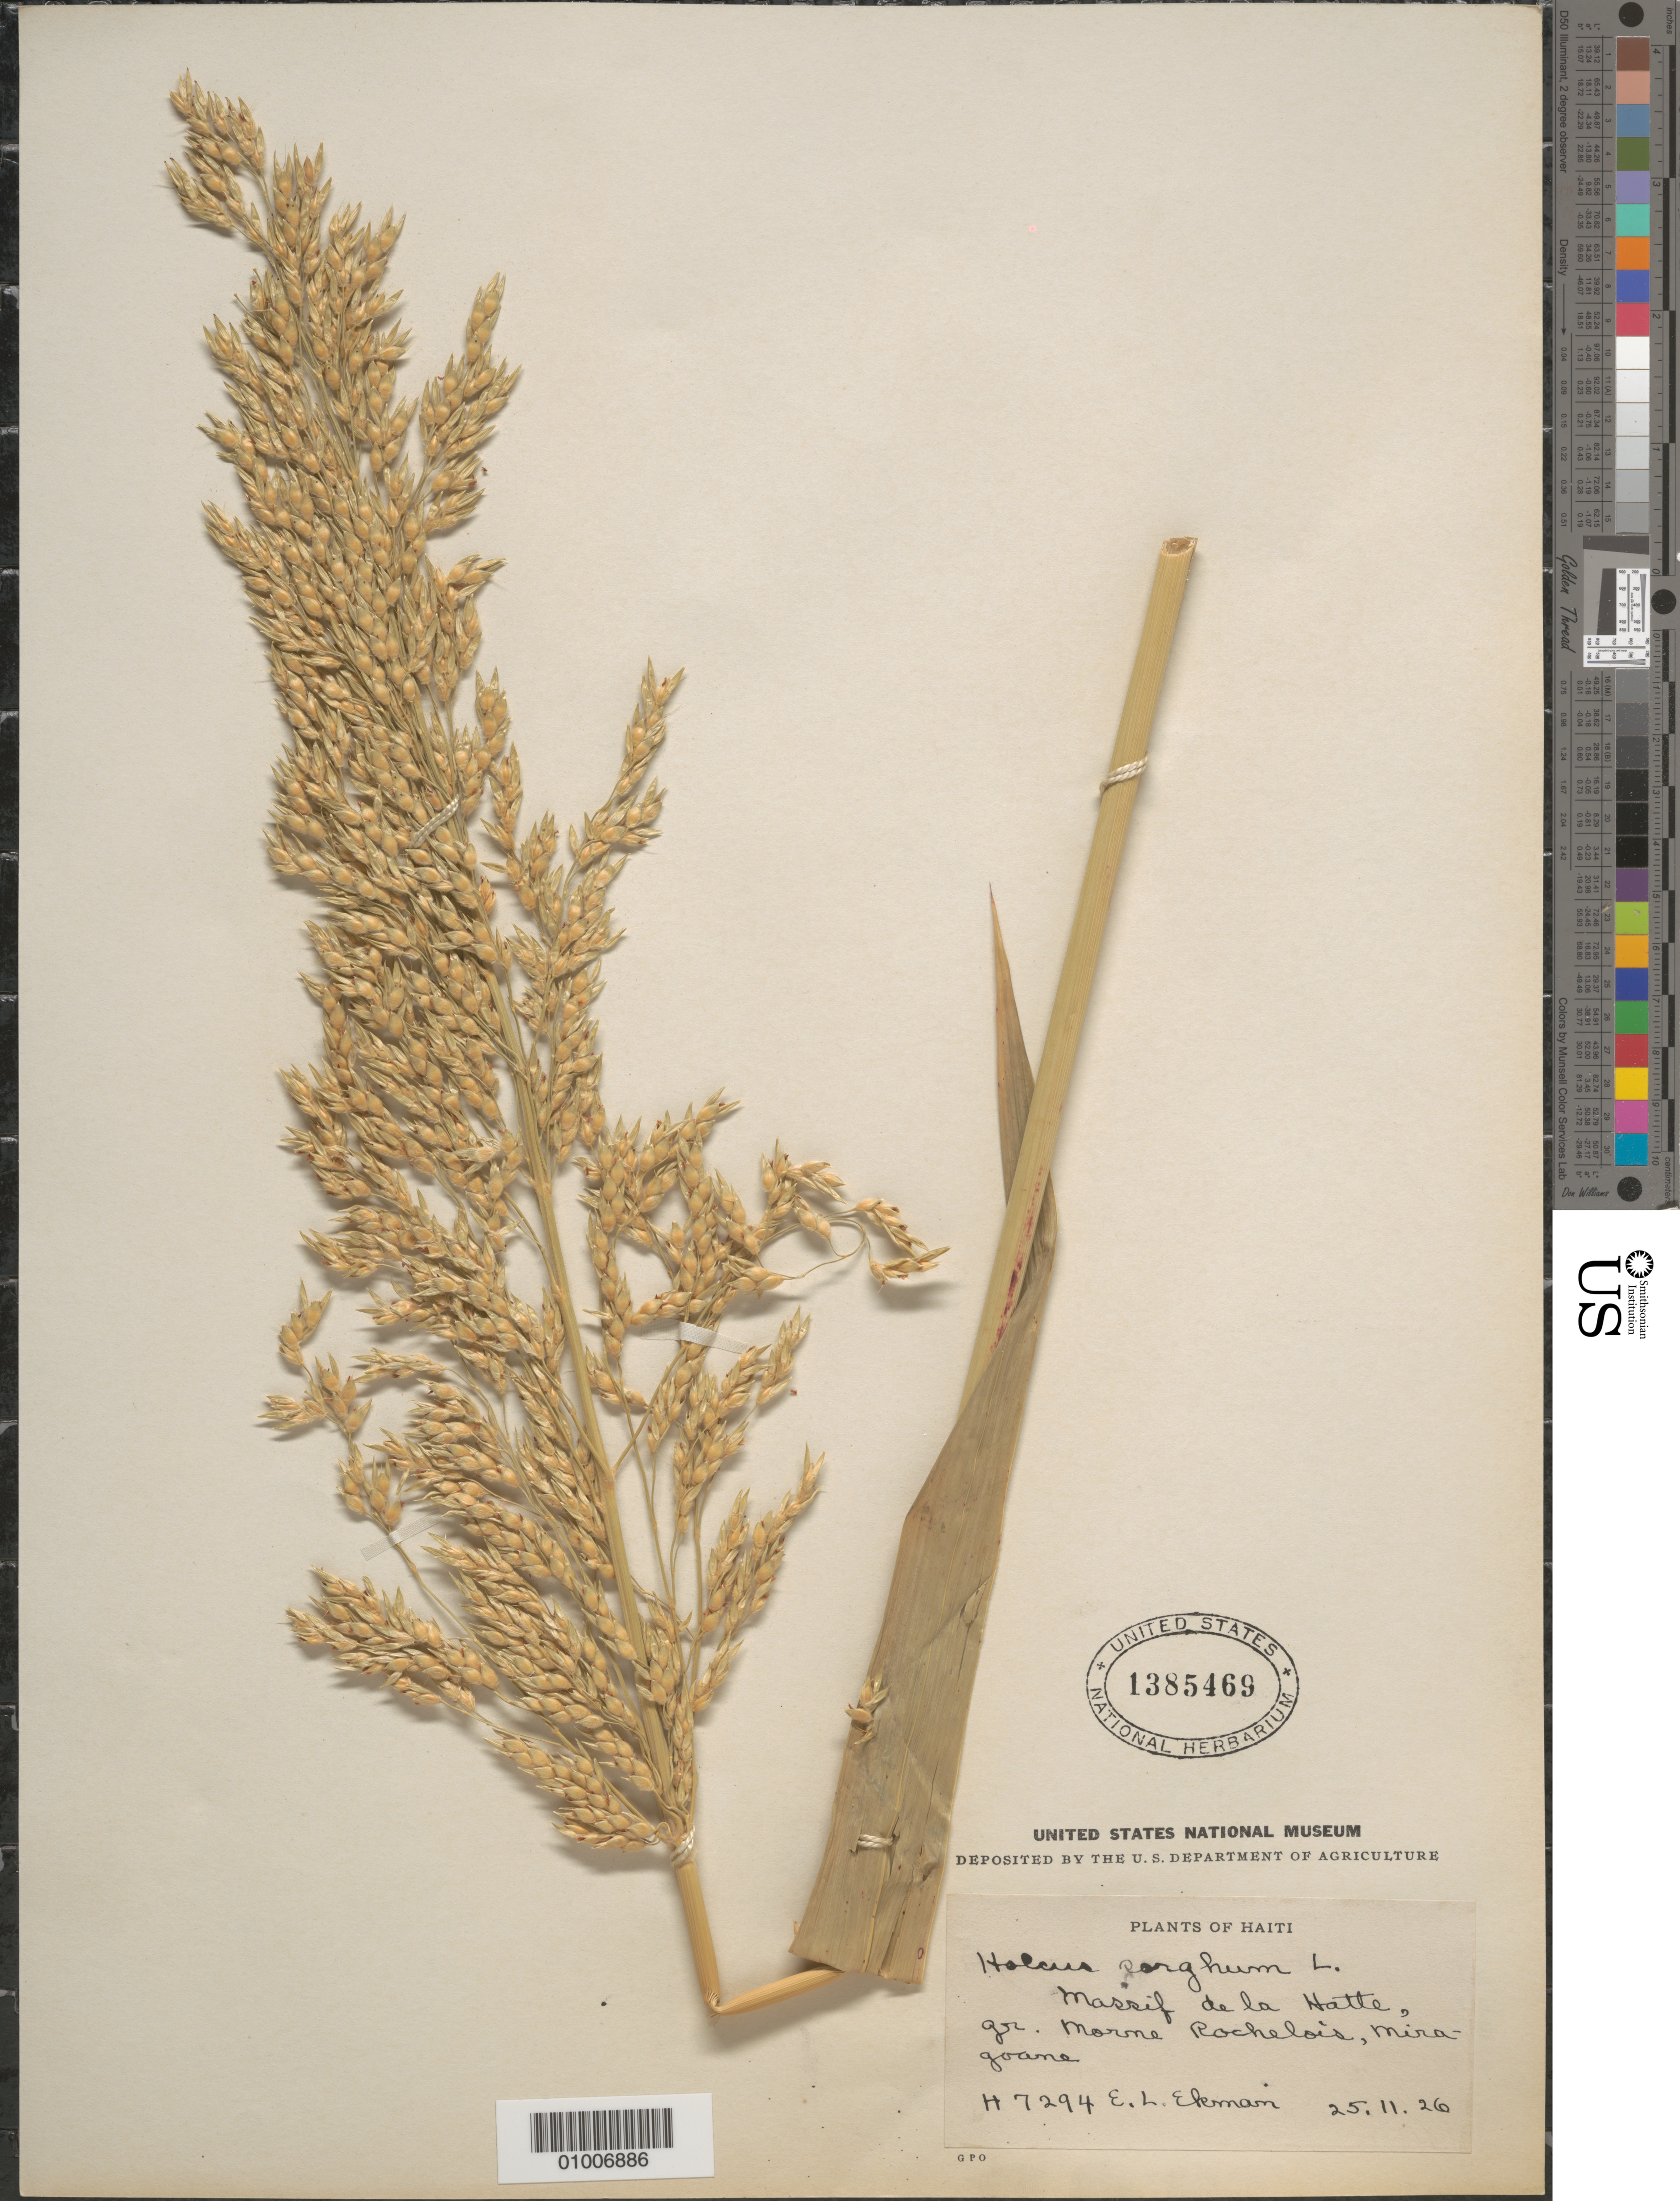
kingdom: Plantae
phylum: Tracheophyta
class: Liliopsida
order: Poales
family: Poaceae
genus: Sorghum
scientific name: Sorghum vulgare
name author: (L.) Pers.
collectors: E. L. Ekman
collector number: H 7294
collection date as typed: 25 Nov 1926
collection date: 1926-11-25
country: Haiti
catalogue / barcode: US 1385469